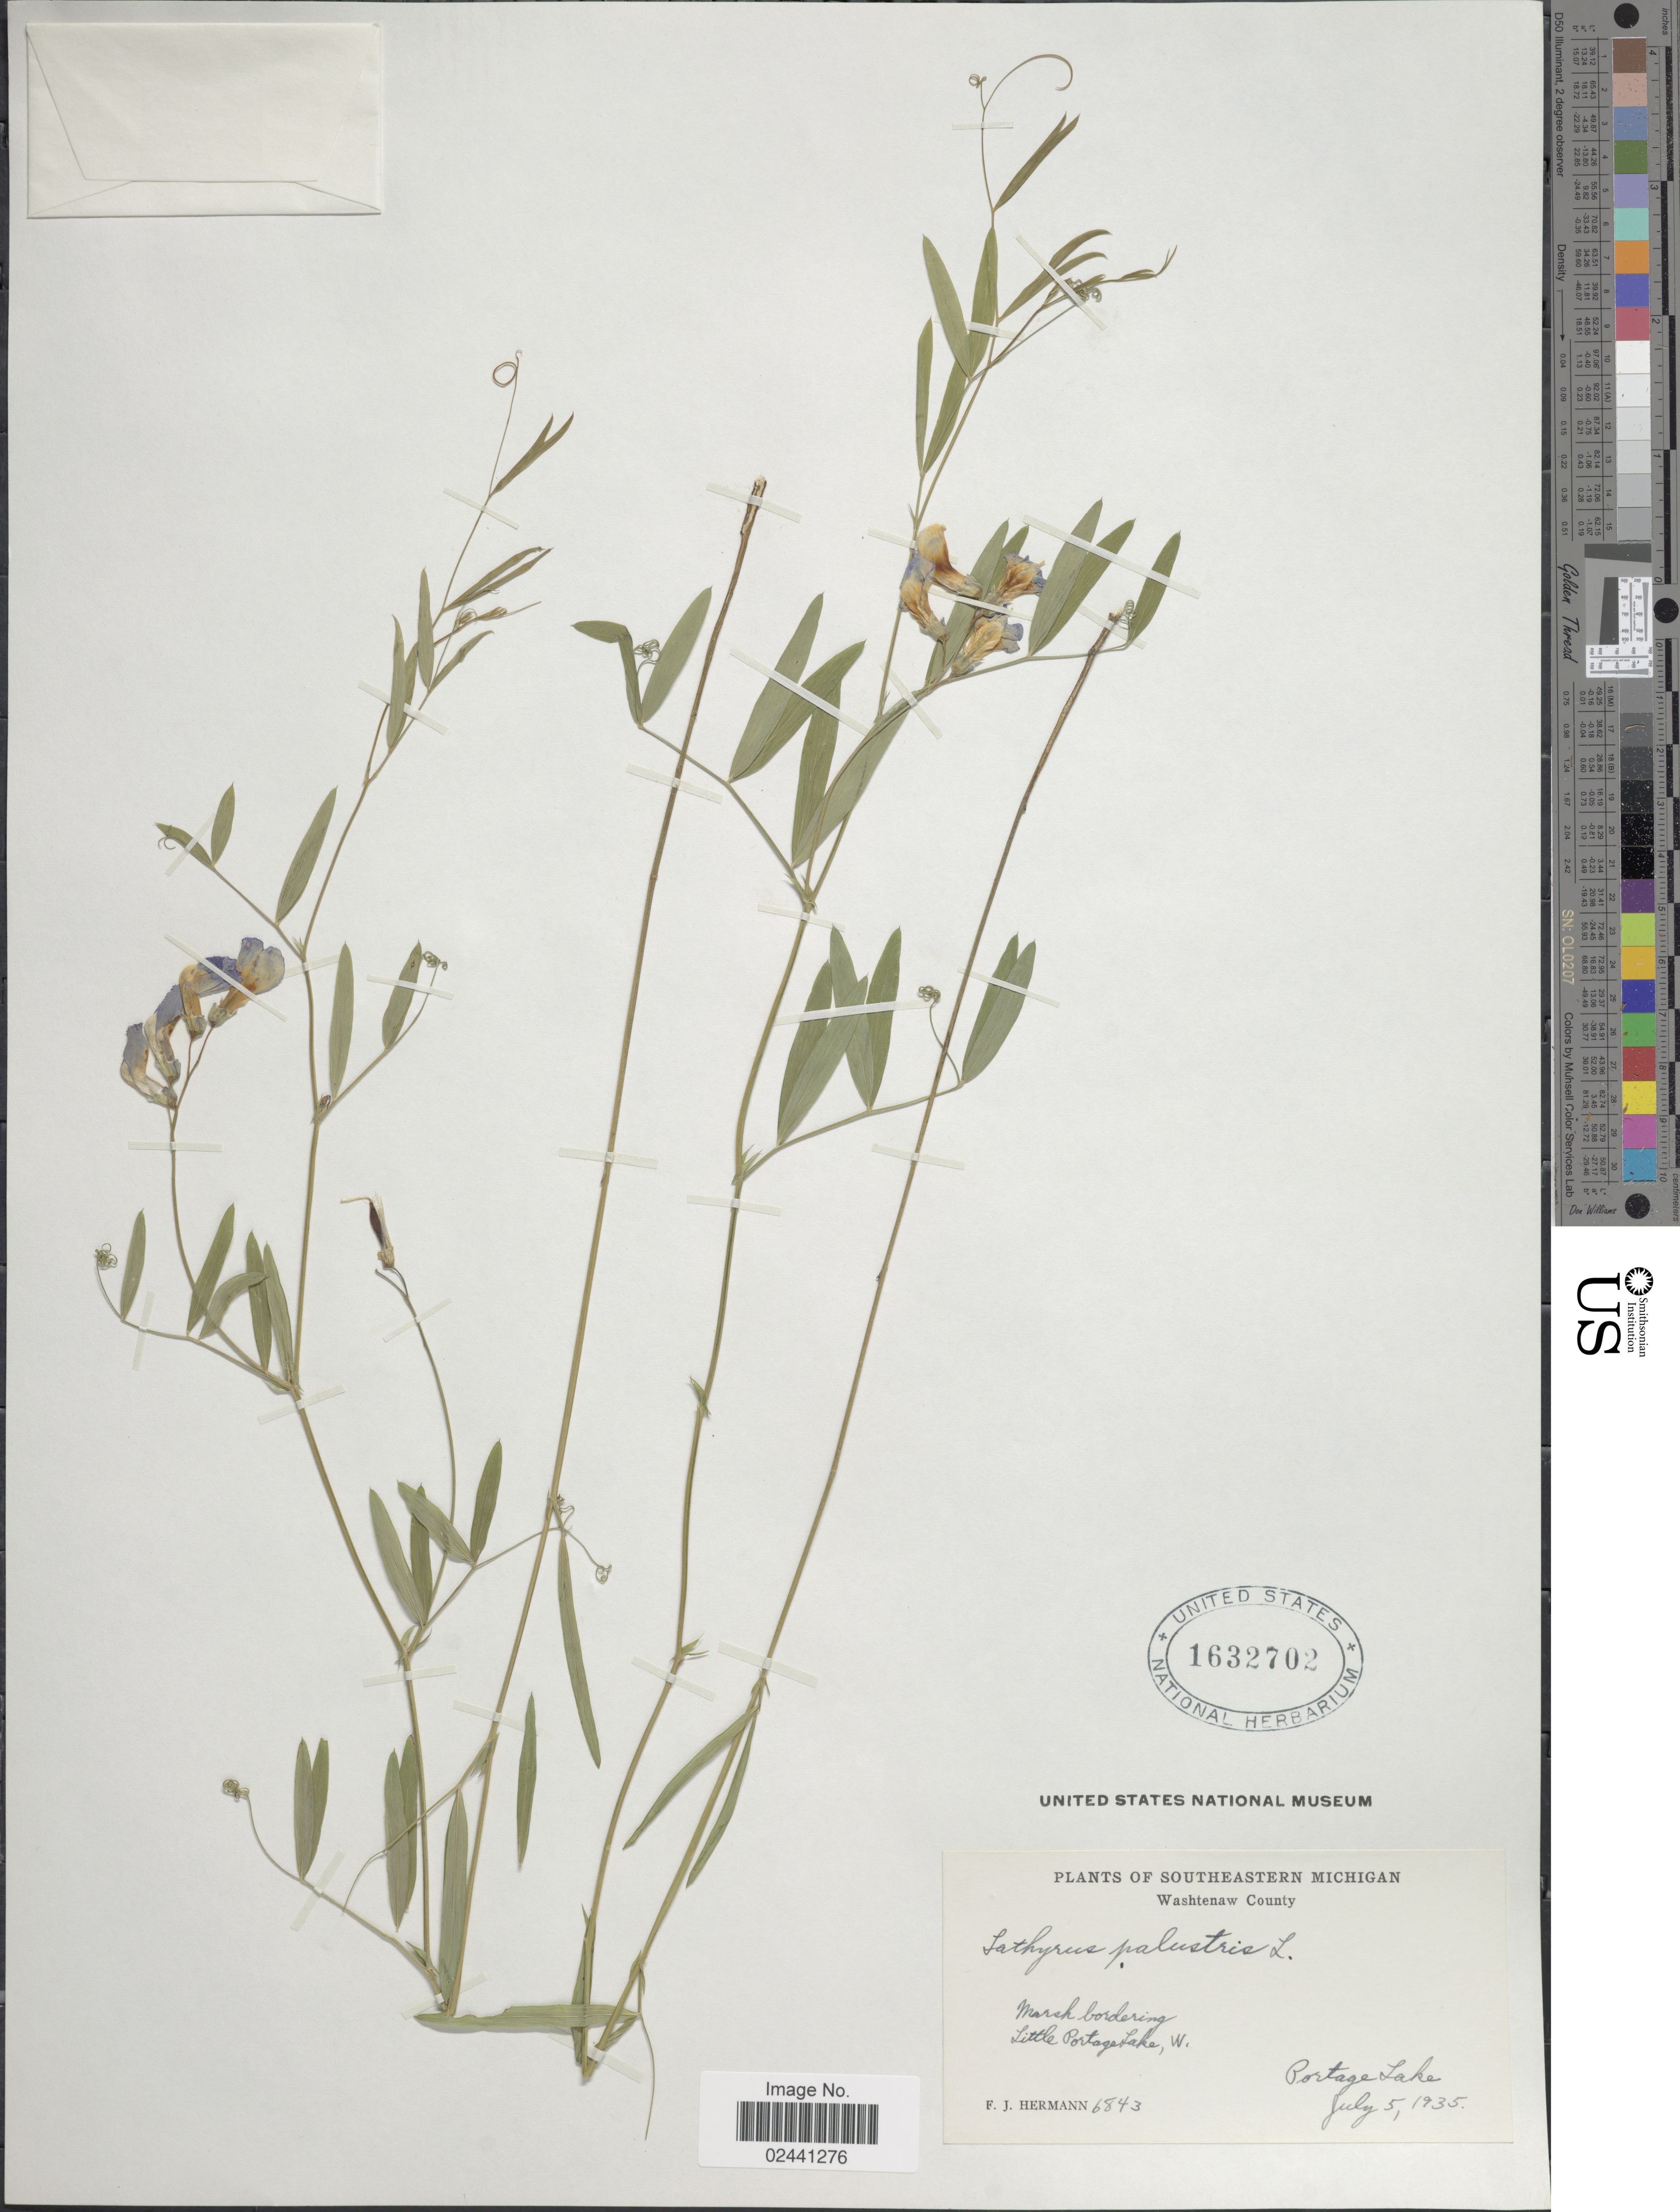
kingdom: Plantae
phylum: Tracheophyta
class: Magnoliopsida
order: Fabales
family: Fabaceae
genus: Lathyrus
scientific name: Lathyrus palustris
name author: L.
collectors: F. J. Hermann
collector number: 6843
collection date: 1935-07-05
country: United States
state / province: Michigan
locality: Southeastern Michigan, Washtenaw County, Marsh bordering Little Portage Lake, W., Portage Lake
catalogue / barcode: US 1632702